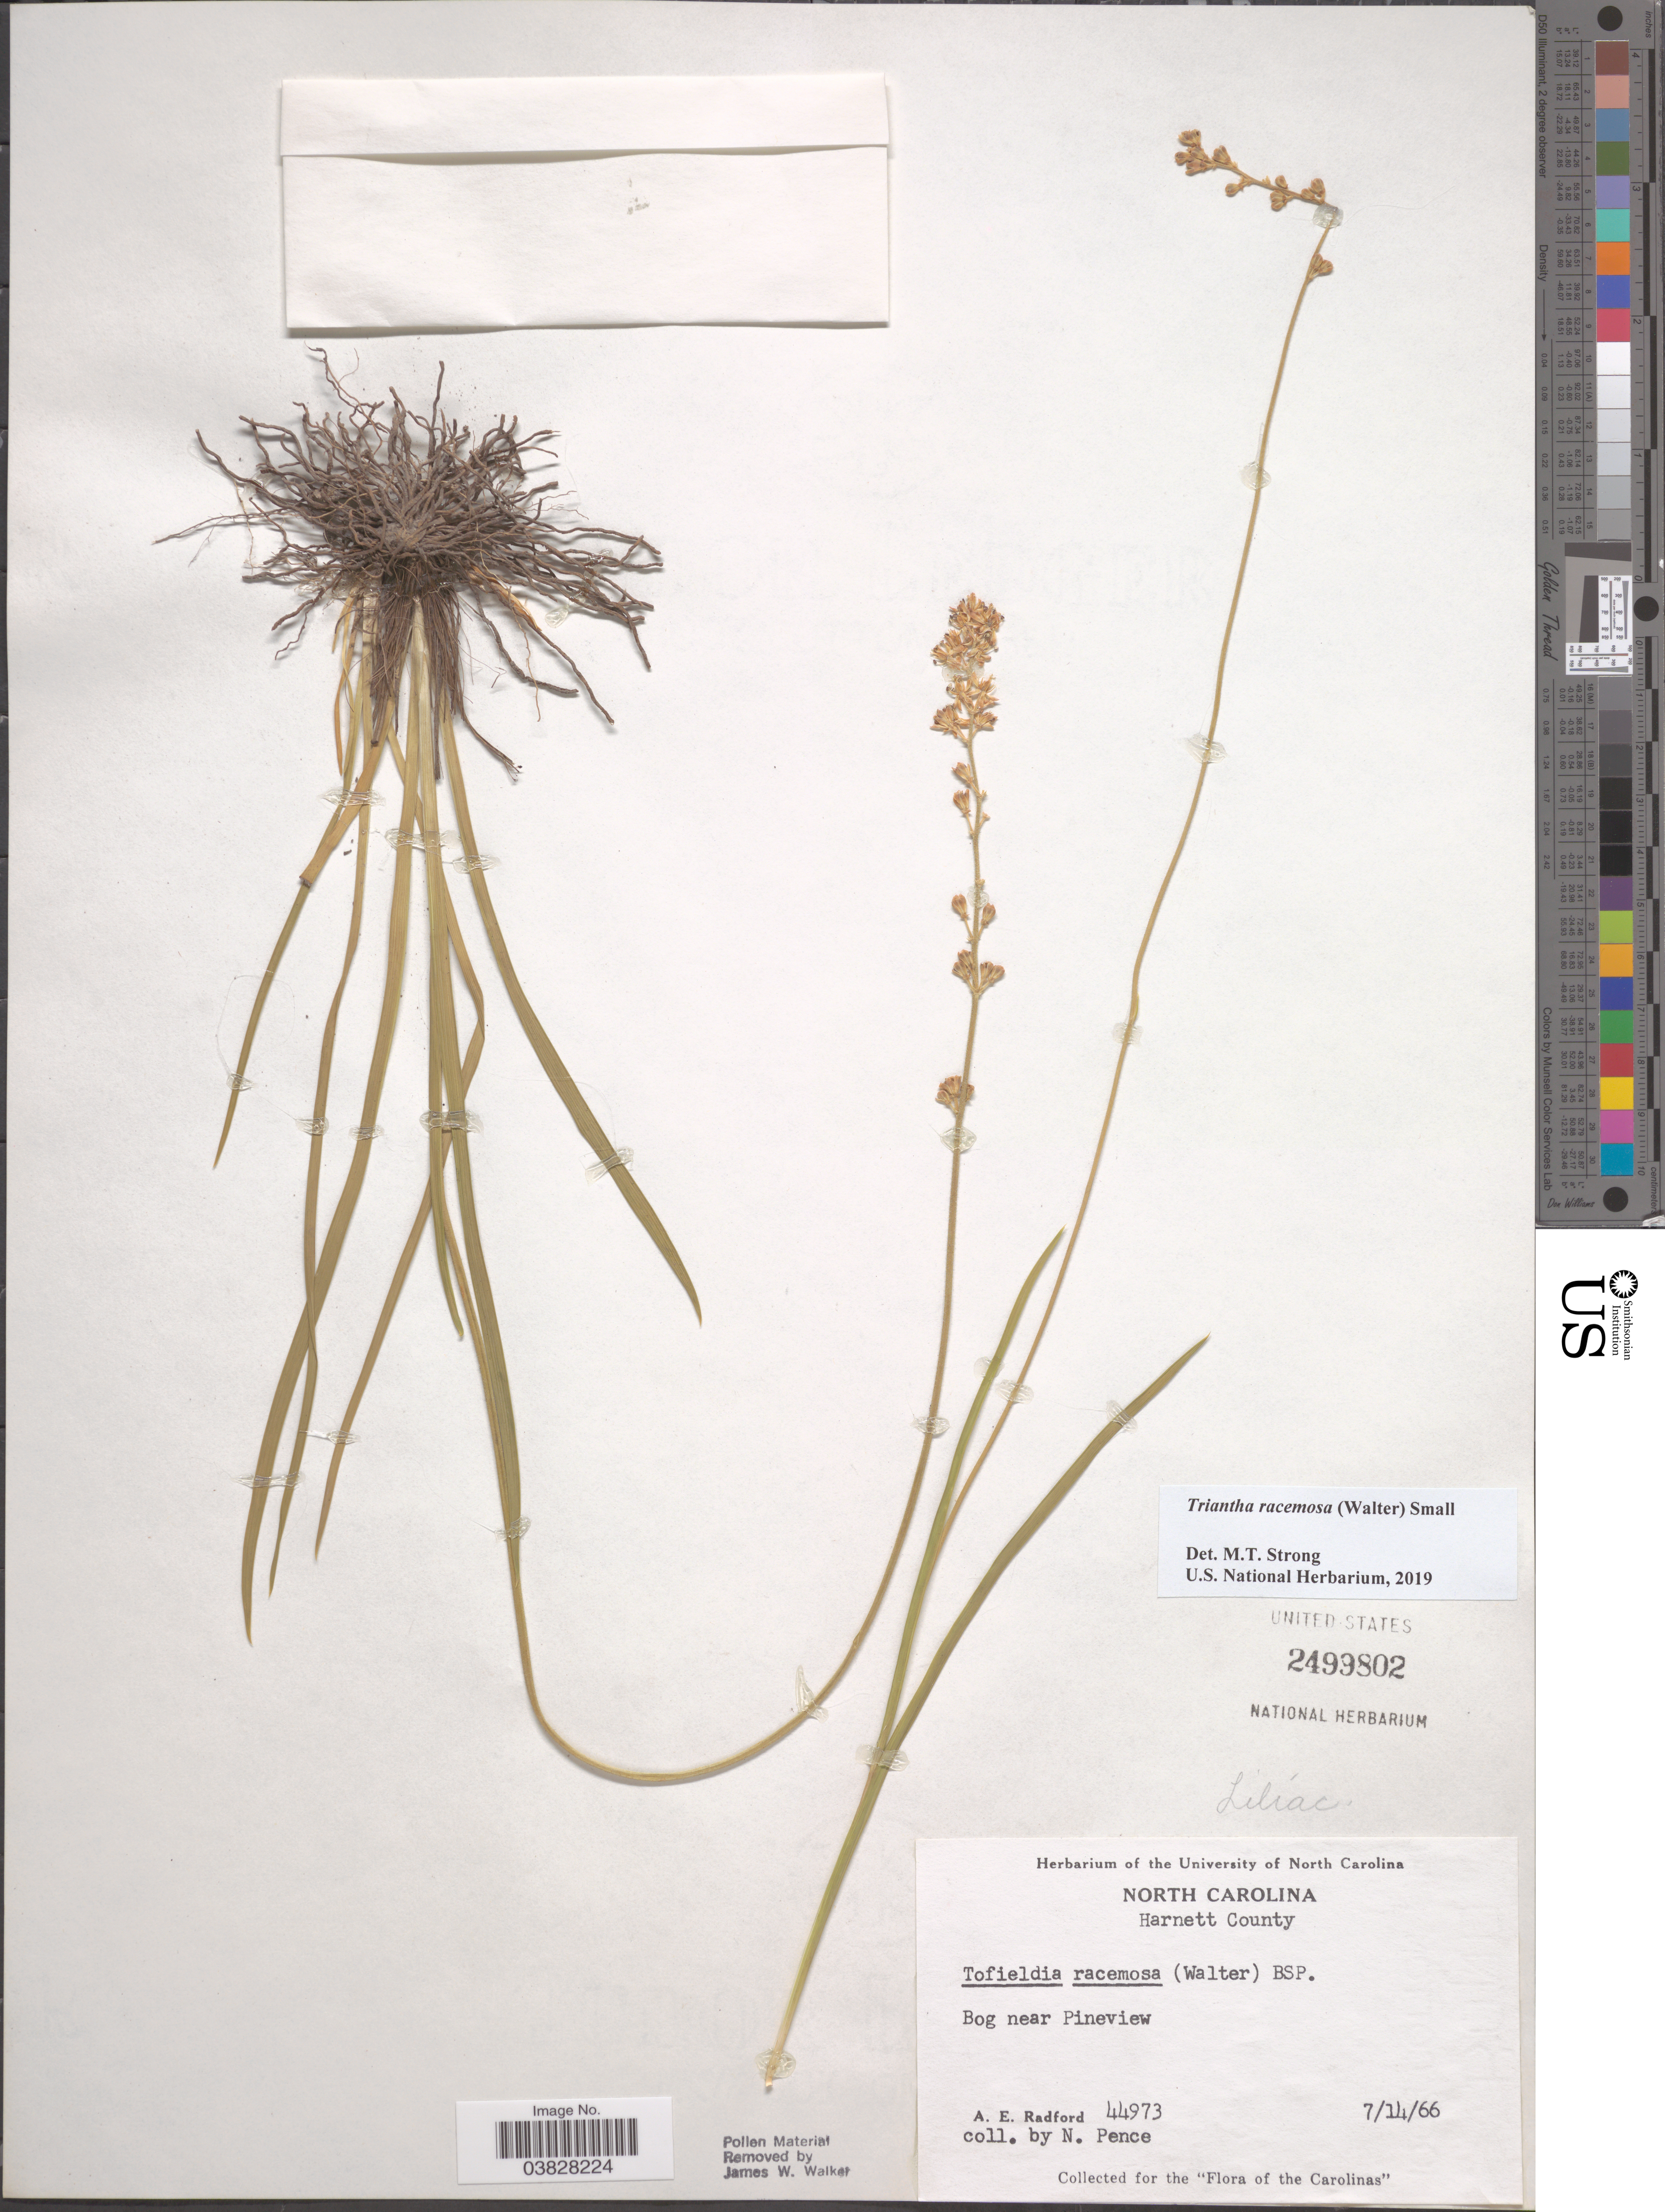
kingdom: Plantae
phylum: Tracheophyta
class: Liliopsida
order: Alismatales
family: Tofieldiaceae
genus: Triantha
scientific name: Triantha racemosa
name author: (Walter) Small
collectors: N. Pence & A. E. Radford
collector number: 44973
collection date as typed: Transcribed d/m/y: 14/7/66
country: United States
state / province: North Carolina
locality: Harnett County. Near Pineview.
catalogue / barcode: US 2499802